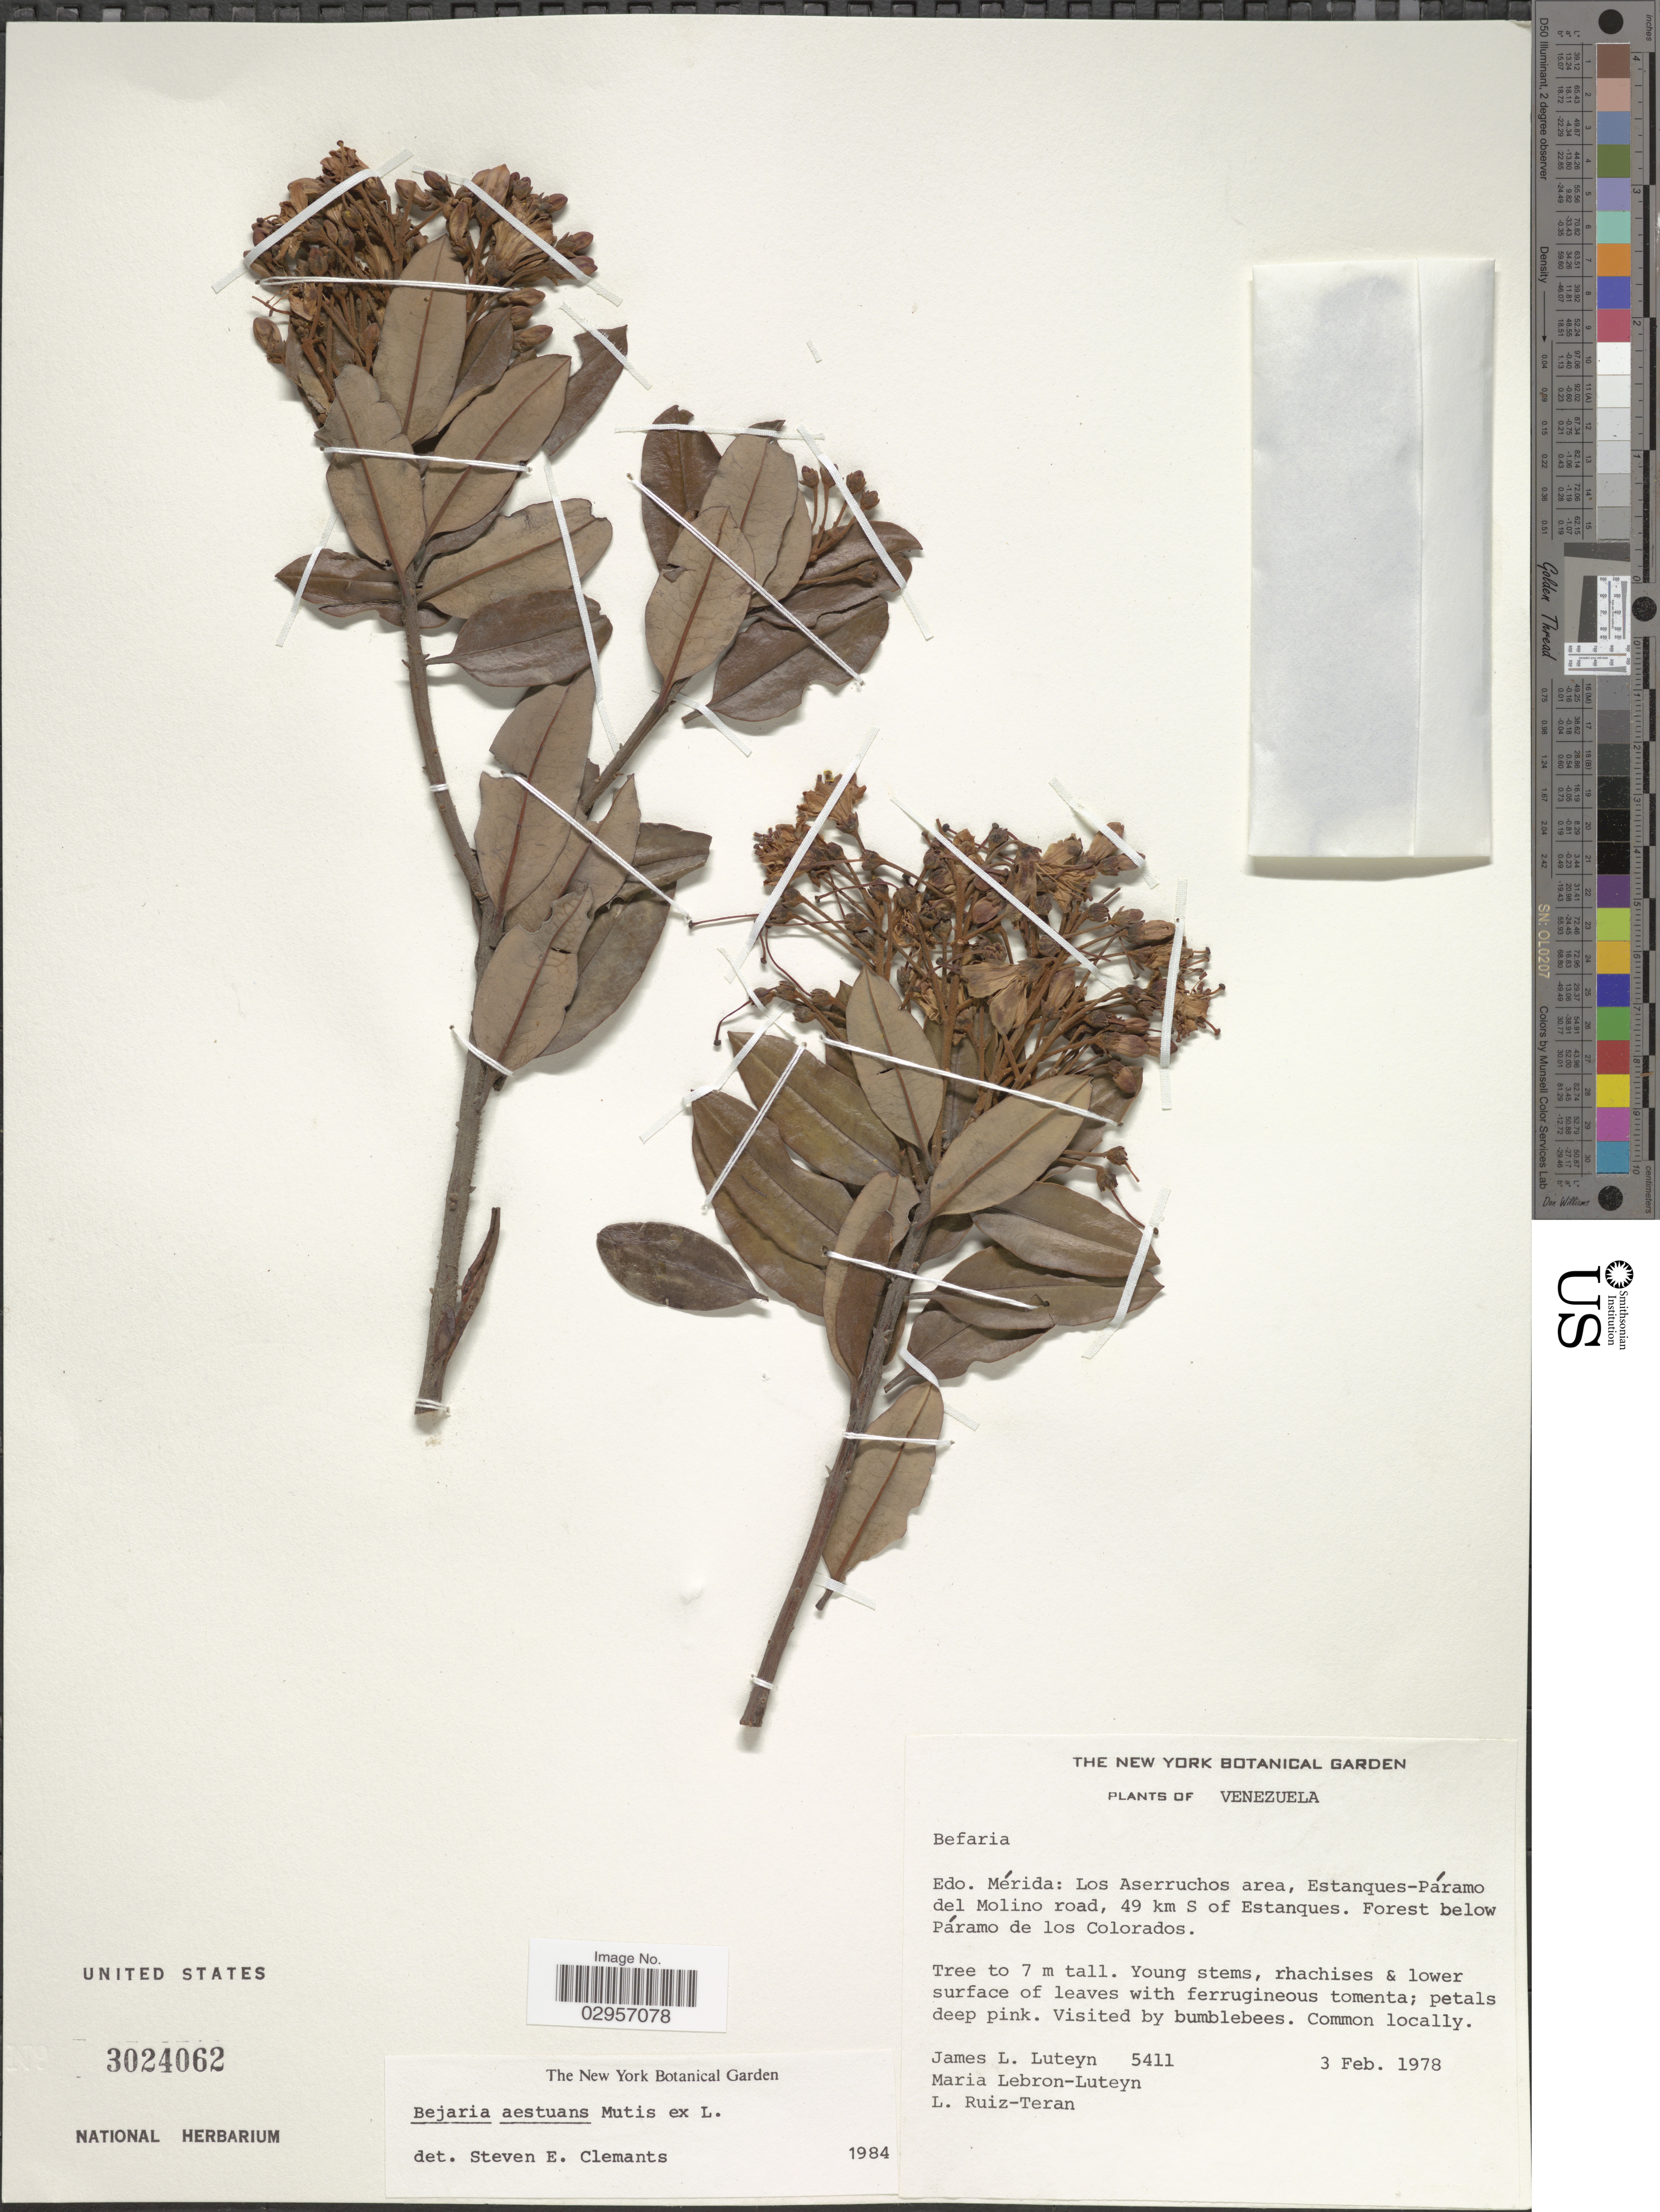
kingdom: Plantae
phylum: Tracheophyta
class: Magnoliopsida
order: Ericales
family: Ericaceae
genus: Befaria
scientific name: Befaria aestuans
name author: Mutis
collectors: J. L. Luteyn, M. L. Lebrón-Luteyn & L. E. Ruíz-Terán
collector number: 5411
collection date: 1978-02-03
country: Venezuela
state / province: Mérida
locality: Edo. Mérida: Los Aserruchos area, Estanques-Páramo del Molino road, 49 km S of Estanques. Forest below Páramo de los Colorados.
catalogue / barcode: US 3024062